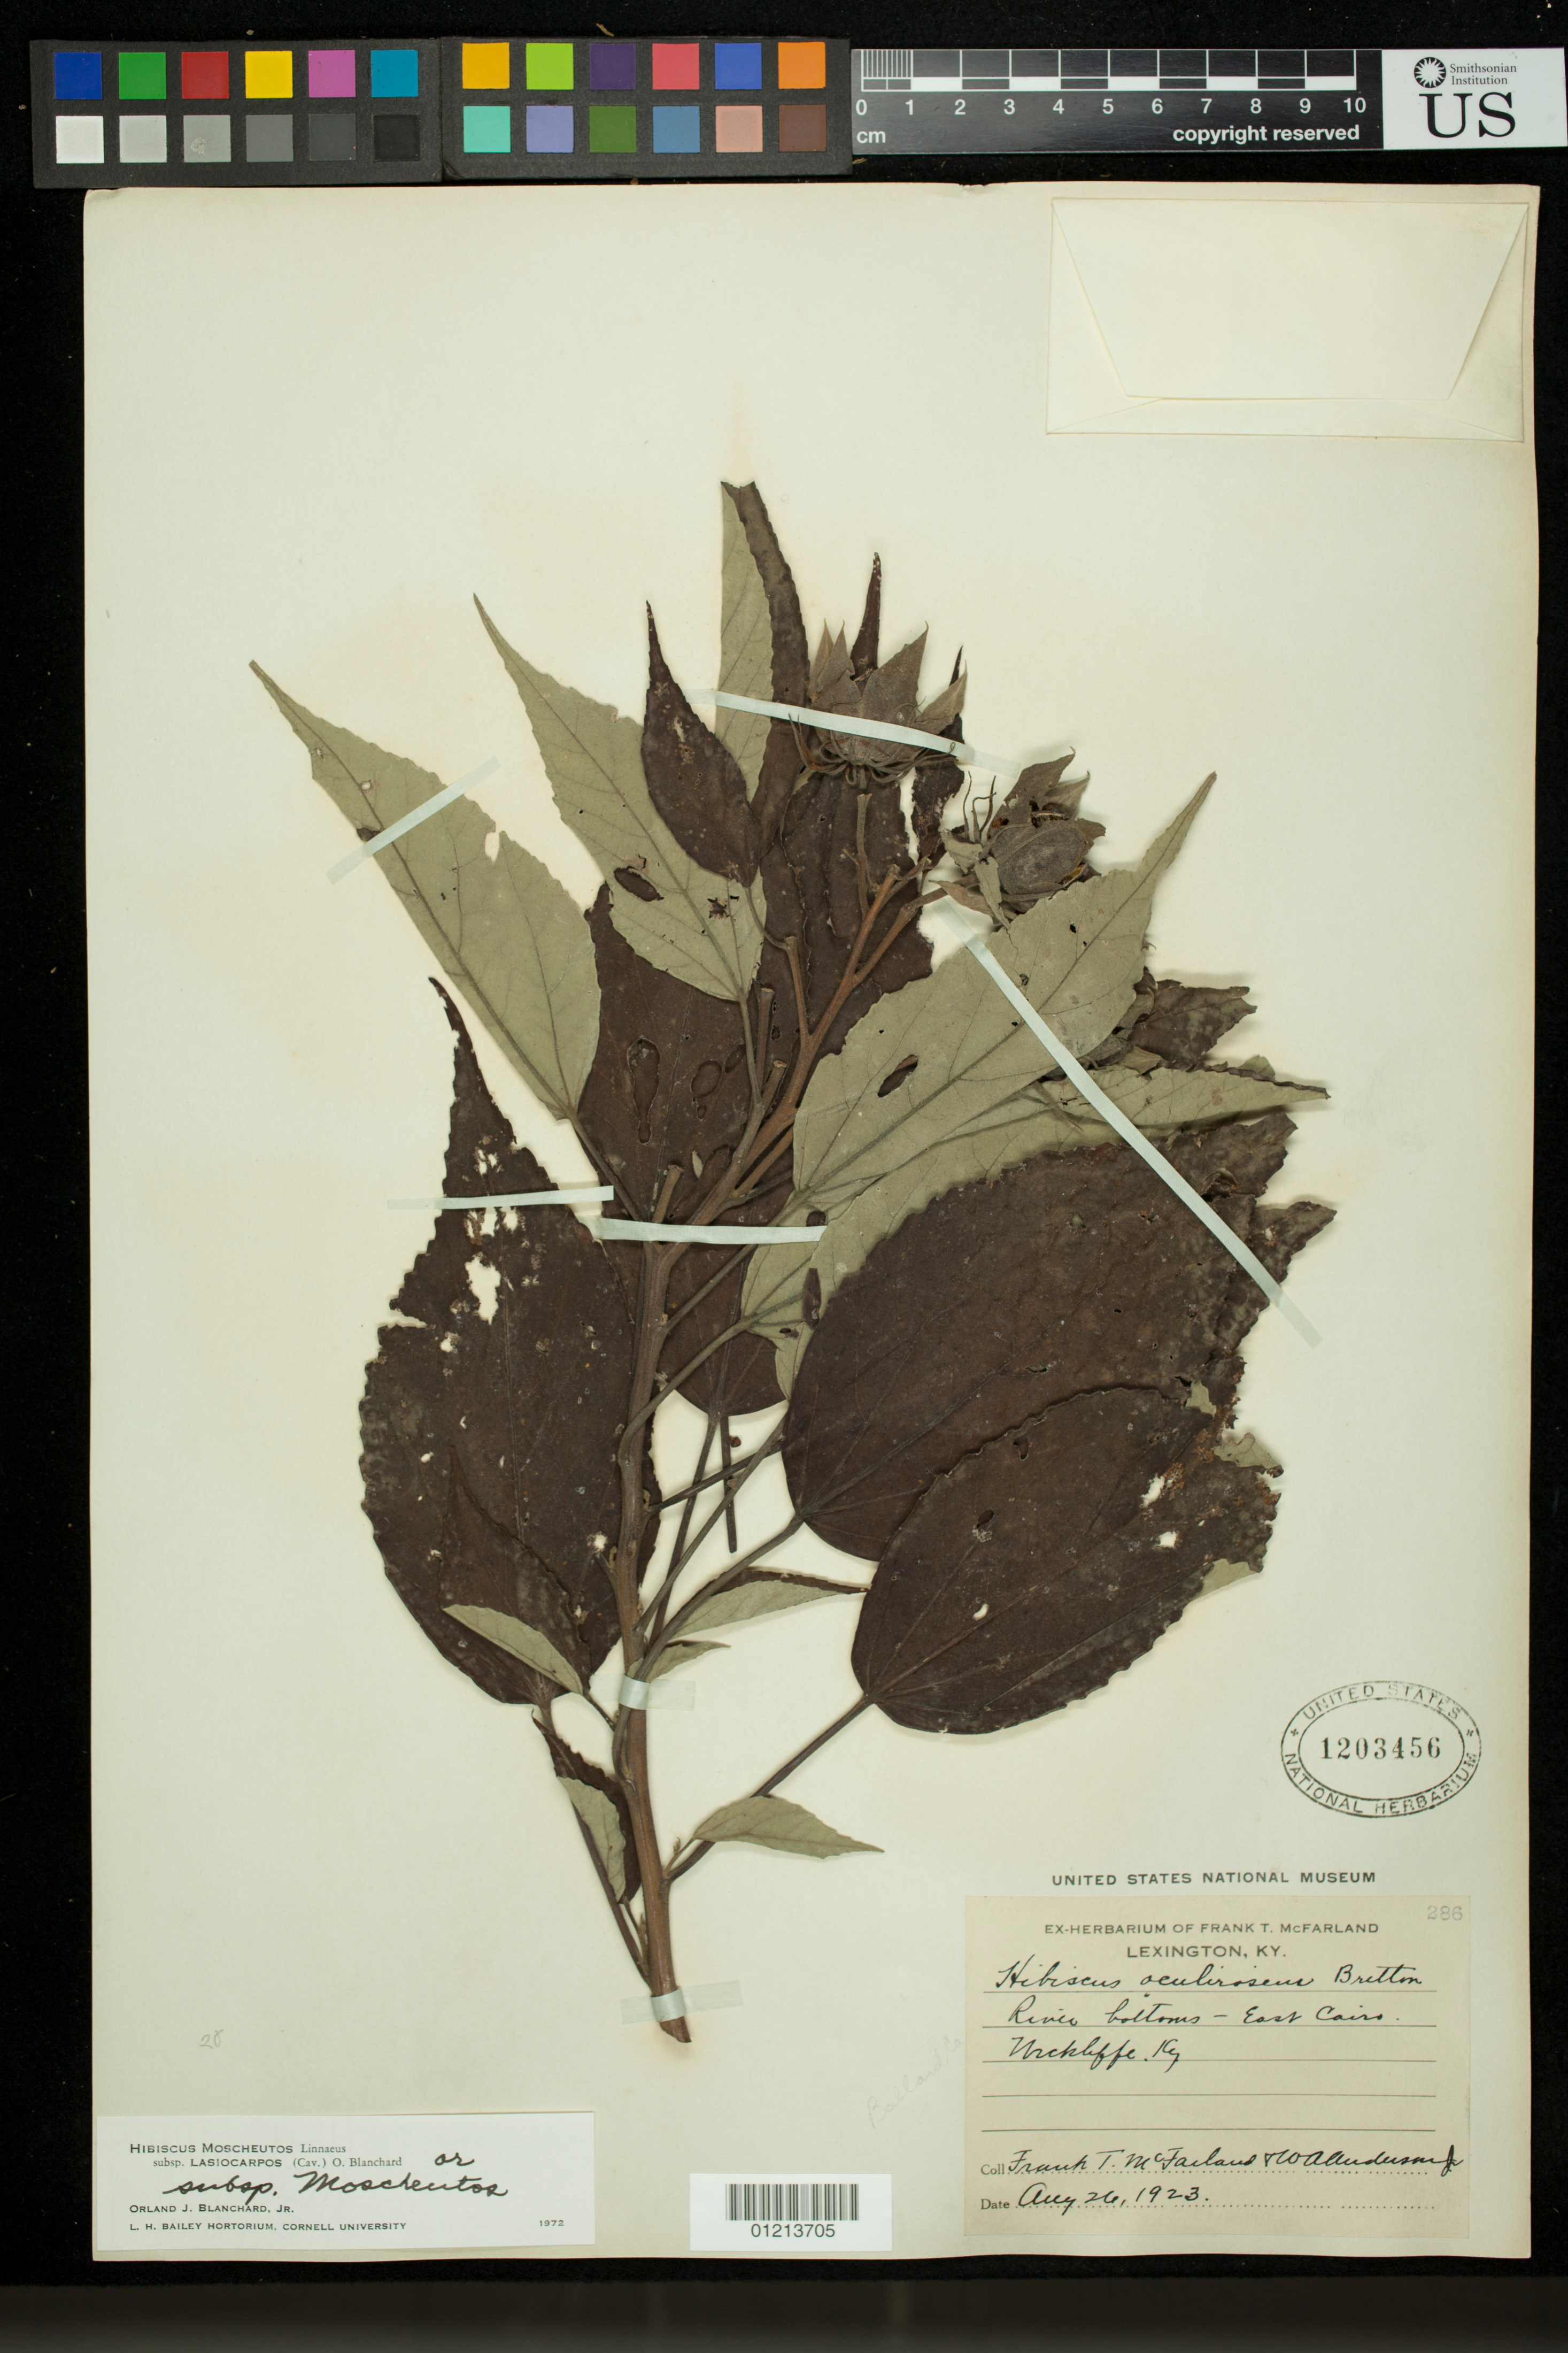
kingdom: Plantae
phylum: Tracheophyta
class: Magnoliopsida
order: Malvales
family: Malvaceae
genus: Hibiscus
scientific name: Hibiscus moscheutos subsp. lasiocarpos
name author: (Cav.) O.J. Blanch.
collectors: F. T. McFarland & W. A. Anderson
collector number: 286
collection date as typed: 26 Aug 1923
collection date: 1923-08-26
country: United States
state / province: Kentucky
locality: River bottoms - East Cairo. Wickliffe, Ky.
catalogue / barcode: US 1203456